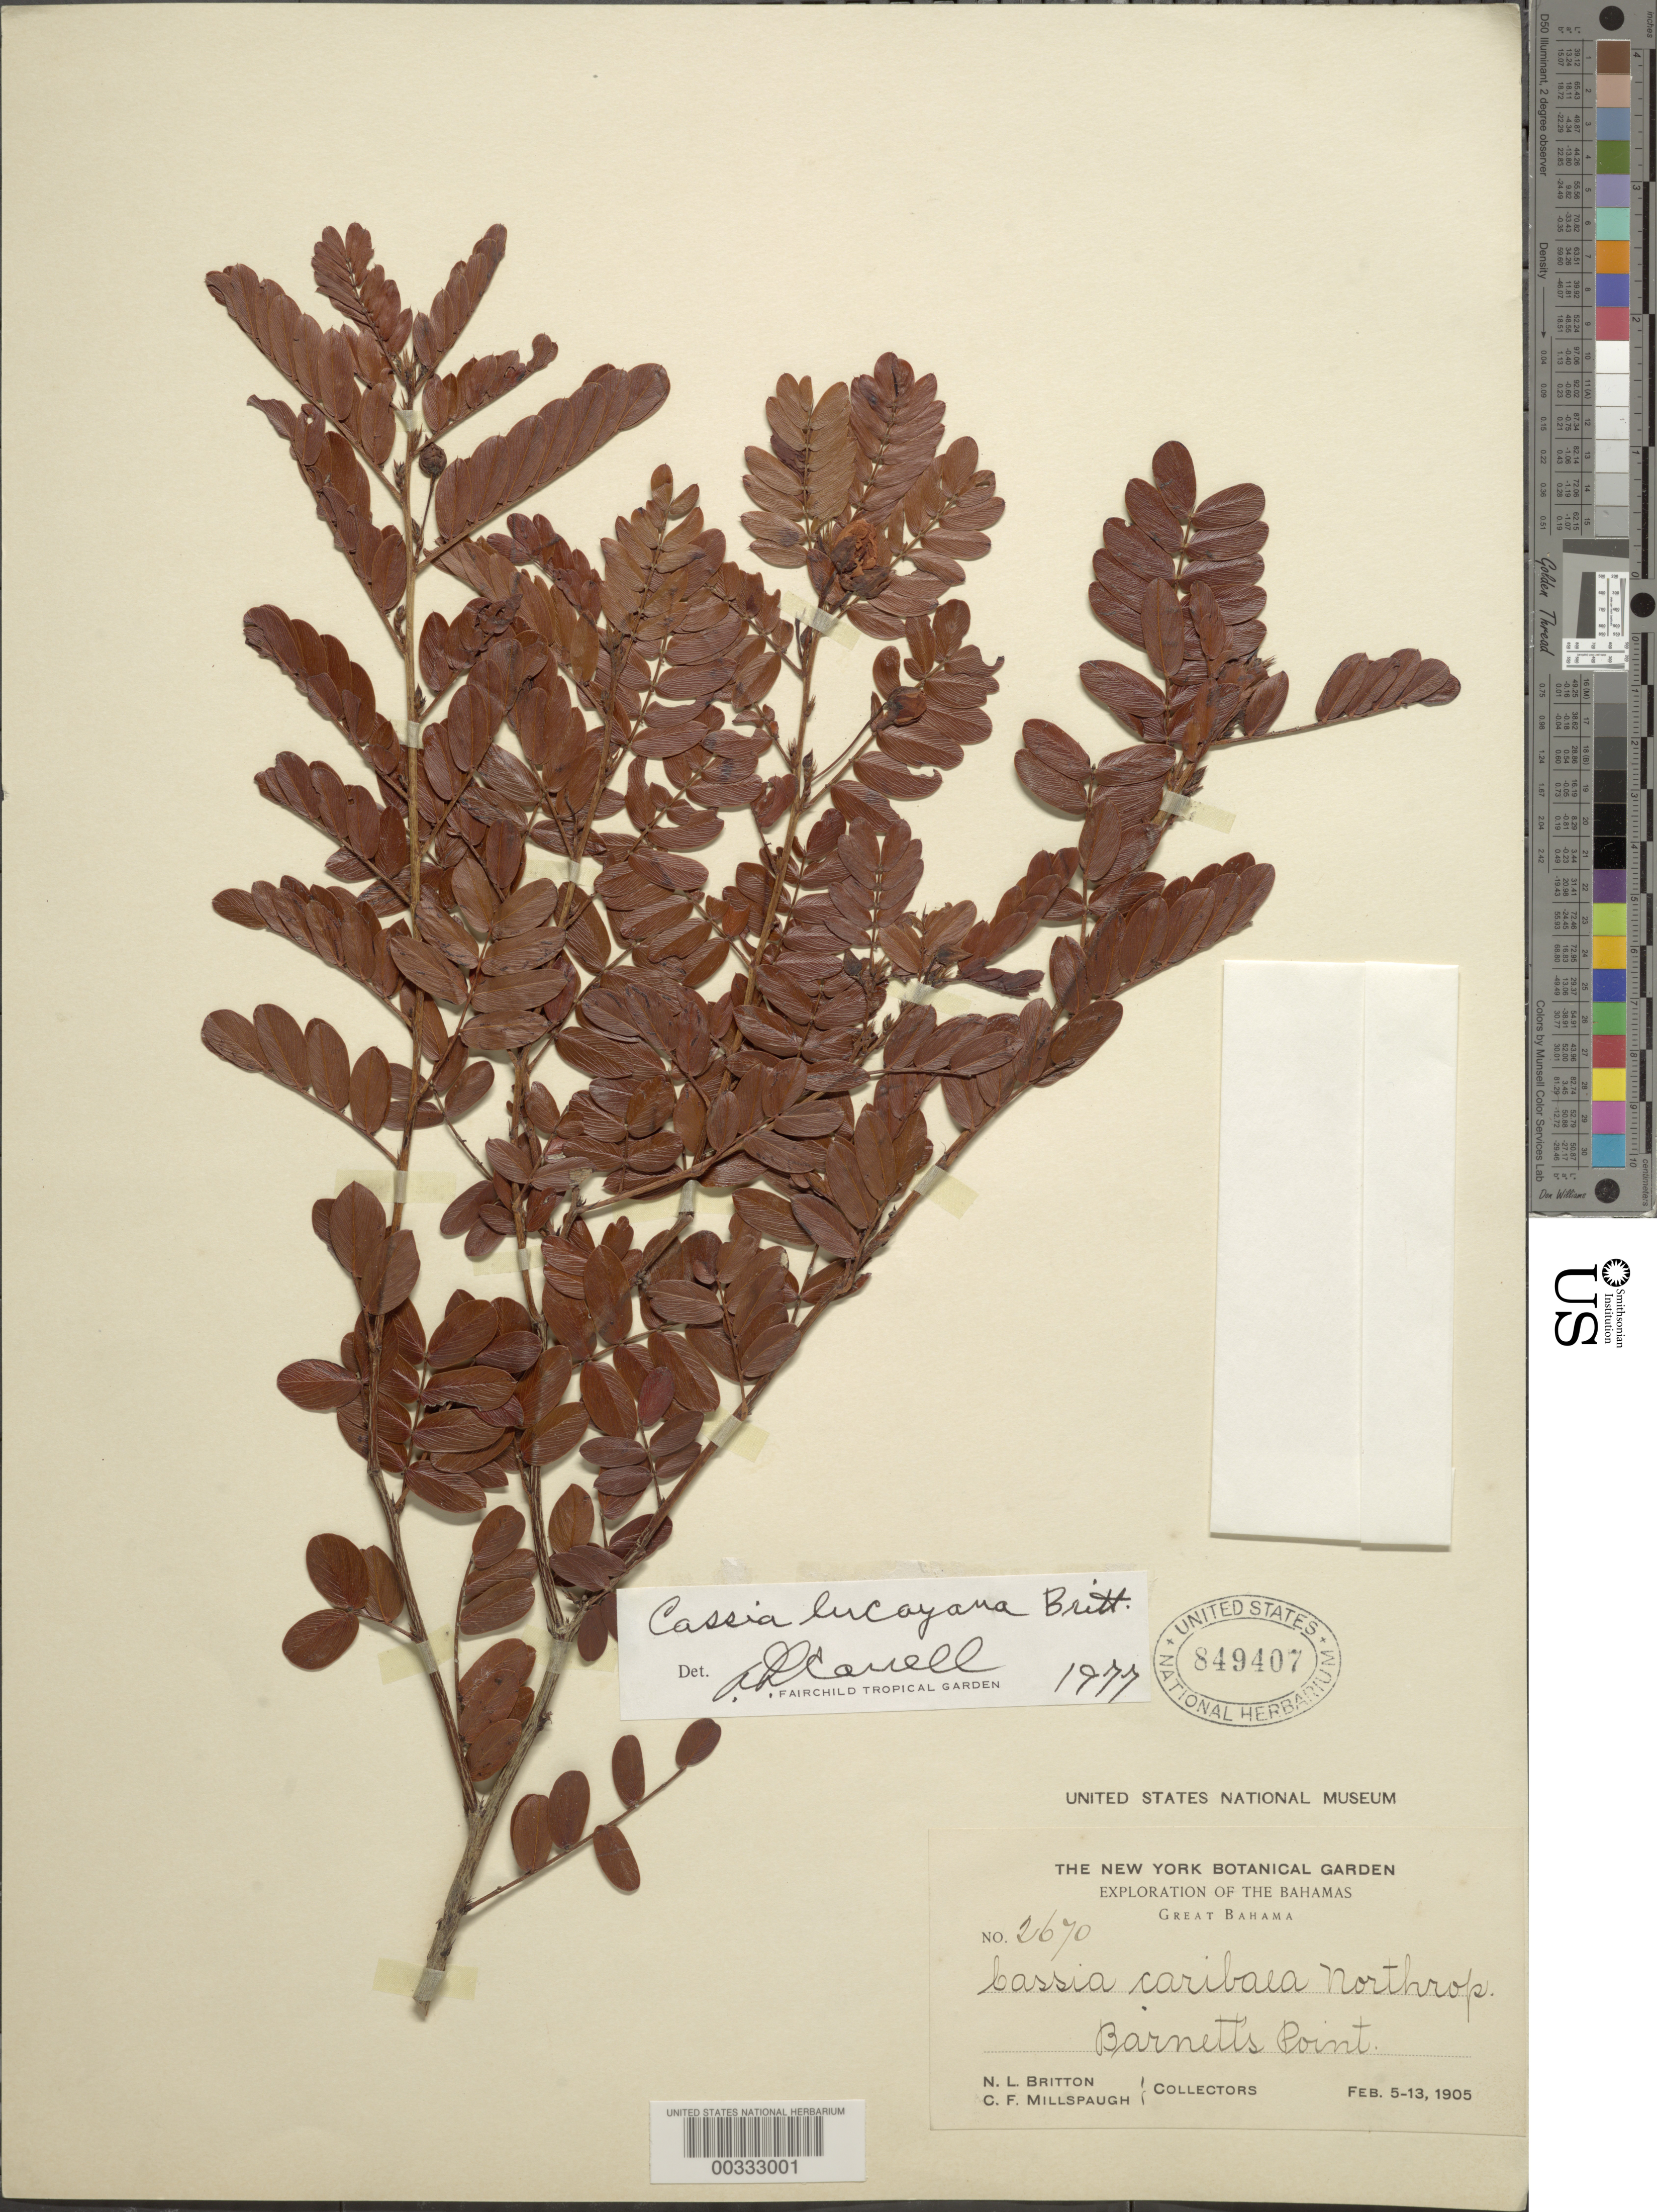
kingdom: Plantae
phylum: Tracheophyta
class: Magnoliopsida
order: Fabales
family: Fabaceae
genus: Senna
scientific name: Senna lucayana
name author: Britton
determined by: Correll, D. S.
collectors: N. Britton & C. F. Millspaugh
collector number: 2670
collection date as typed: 05 Feb 1905 to 13 Feb 1905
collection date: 1905-02-05/1905-02-13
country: Bahamas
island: Grand Bahama Island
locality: Barnett's point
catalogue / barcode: US 849407